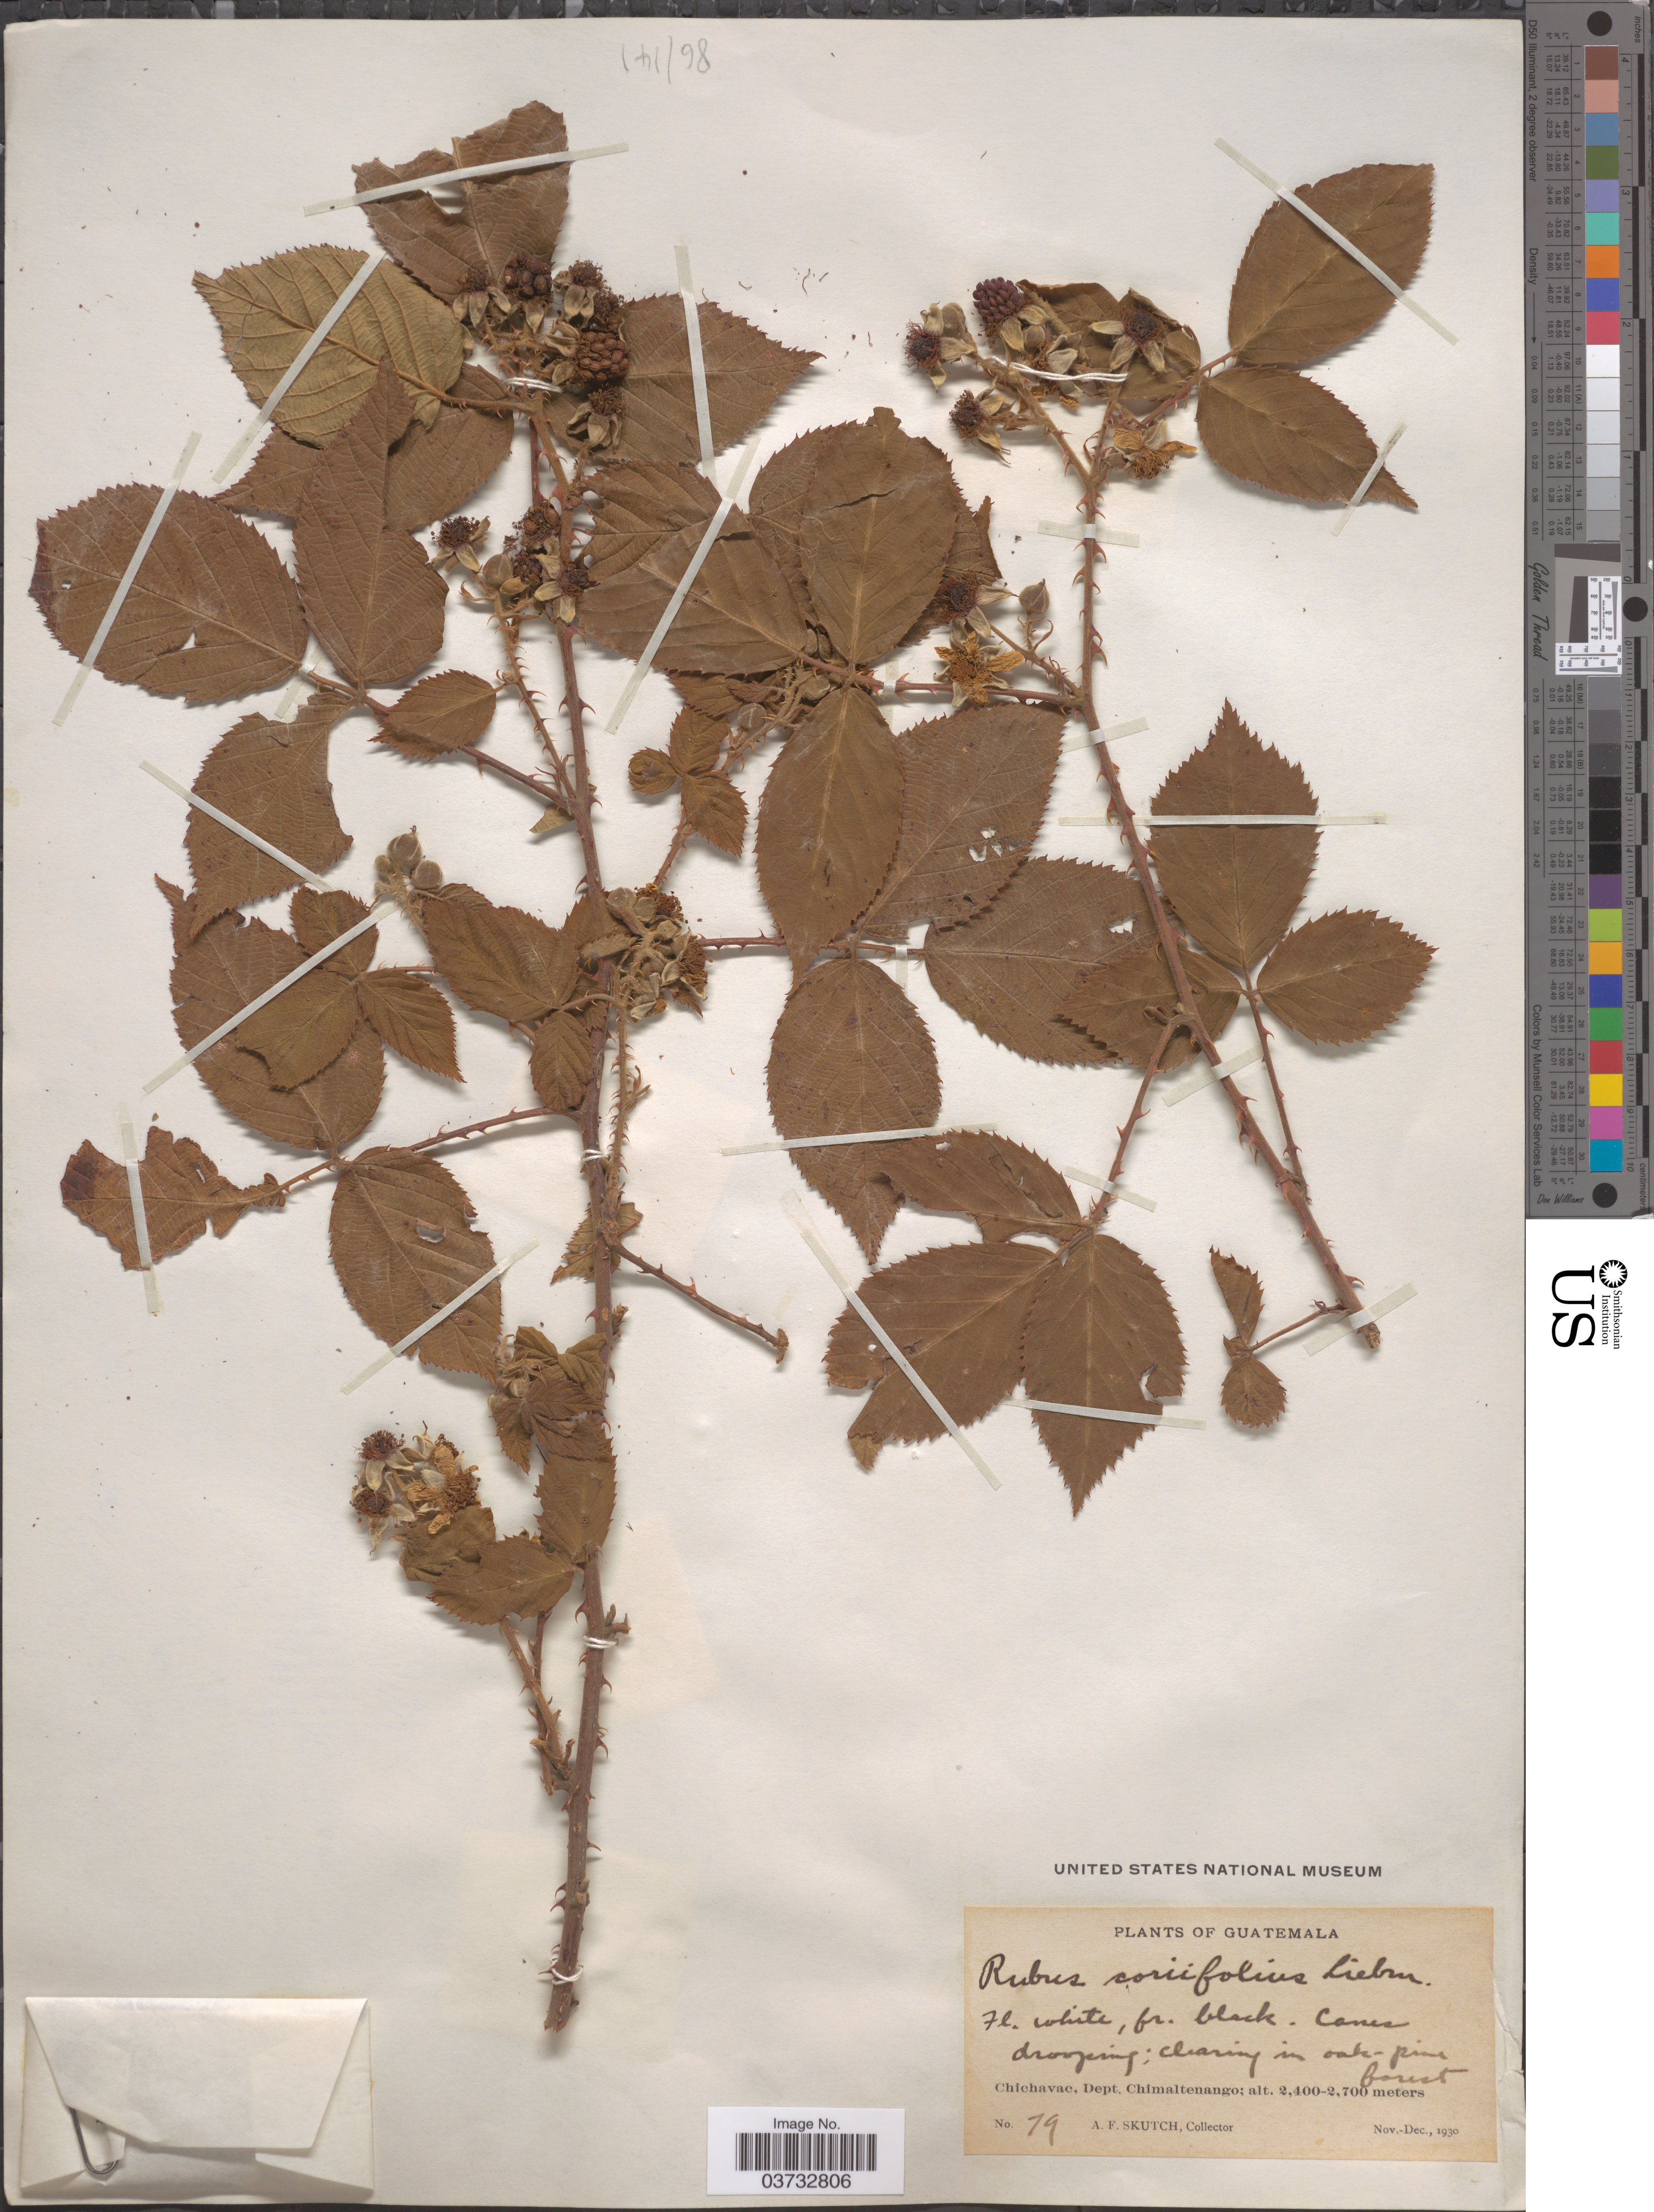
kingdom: Plantae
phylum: Tracheophyta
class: Magnoliopsida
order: Rosales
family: Rosaceae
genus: Rubus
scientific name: Rubus coriifolius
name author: Liebm.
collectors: A. F. Skutch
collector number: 79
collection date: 1930-11/1930-12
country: Guatemala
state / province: Chimaltenango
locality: Chichavac, Dept. Chimaltenango.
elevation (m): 2400